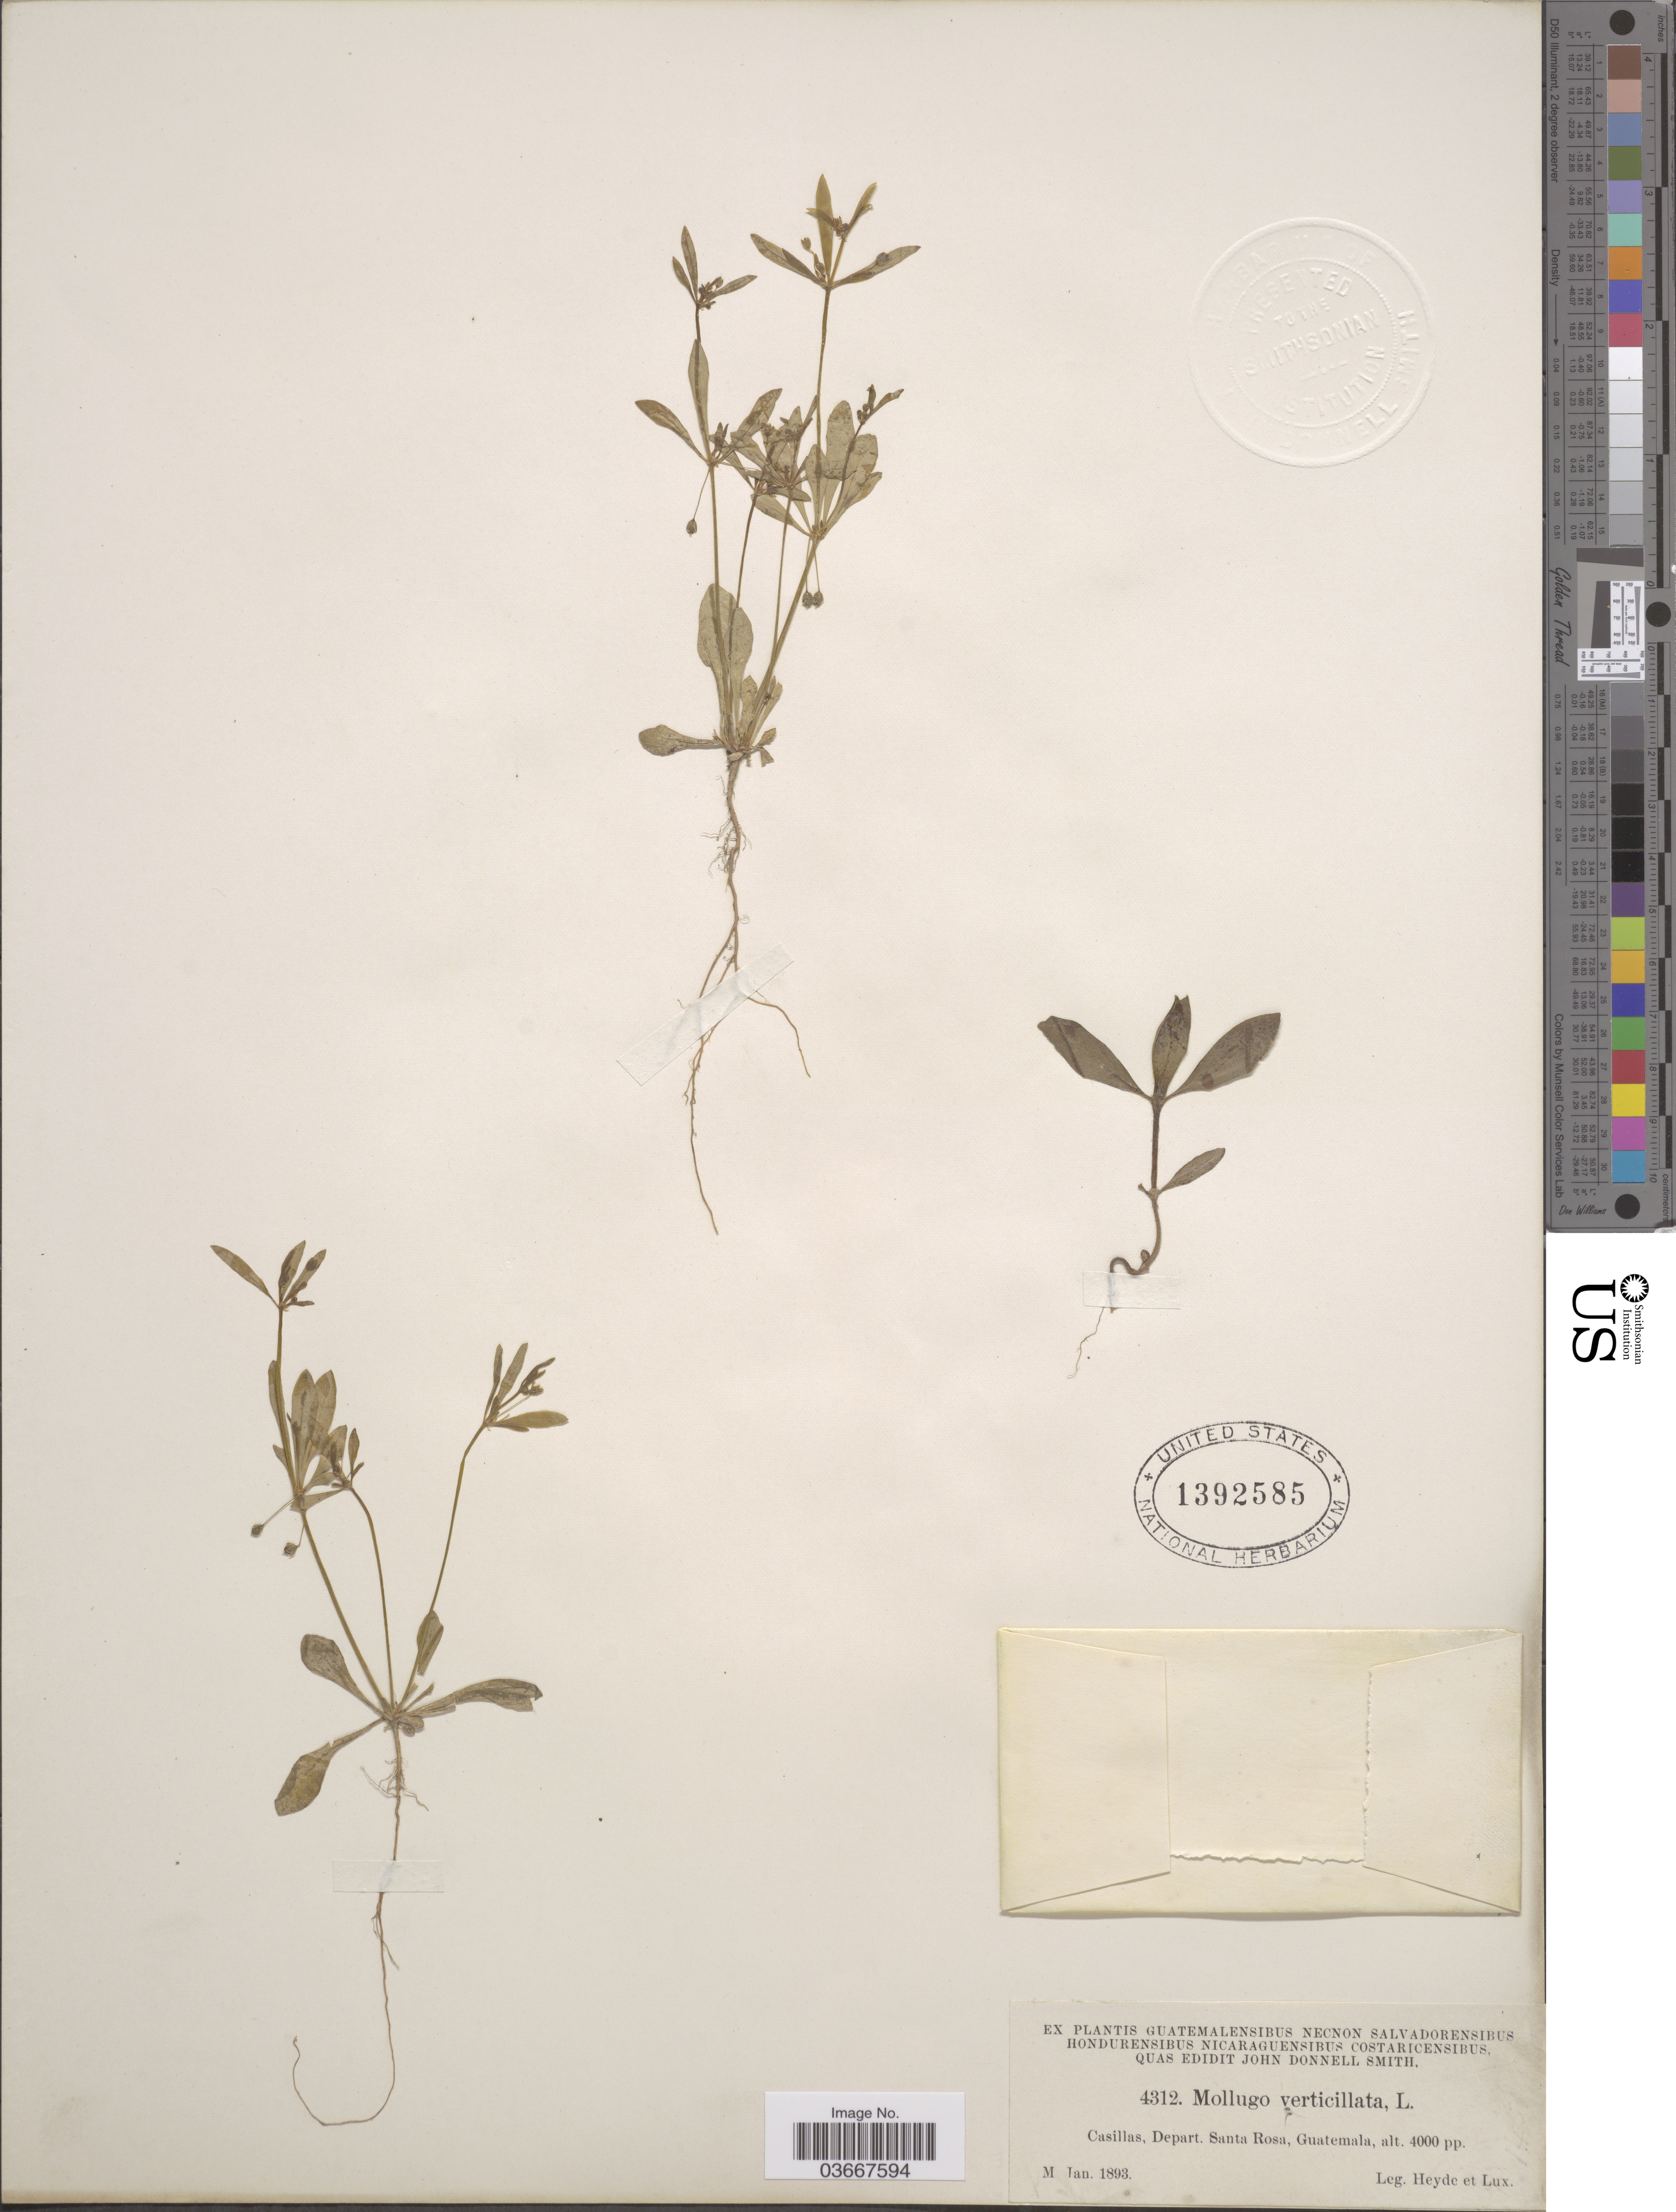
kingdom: Plantae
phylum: Tracheophyta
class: Magnoliopsida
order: Caryophyllales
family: Molluginaceae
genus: Mollugo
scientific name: Mollugo verticillata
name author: L.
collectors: Heyde & Lux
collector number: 4312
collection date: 1893-01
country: Guatemala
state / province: Santa Rosa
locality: Casillas, Depart. Santa Rosa.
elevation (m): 1219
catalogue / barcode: US 1392585